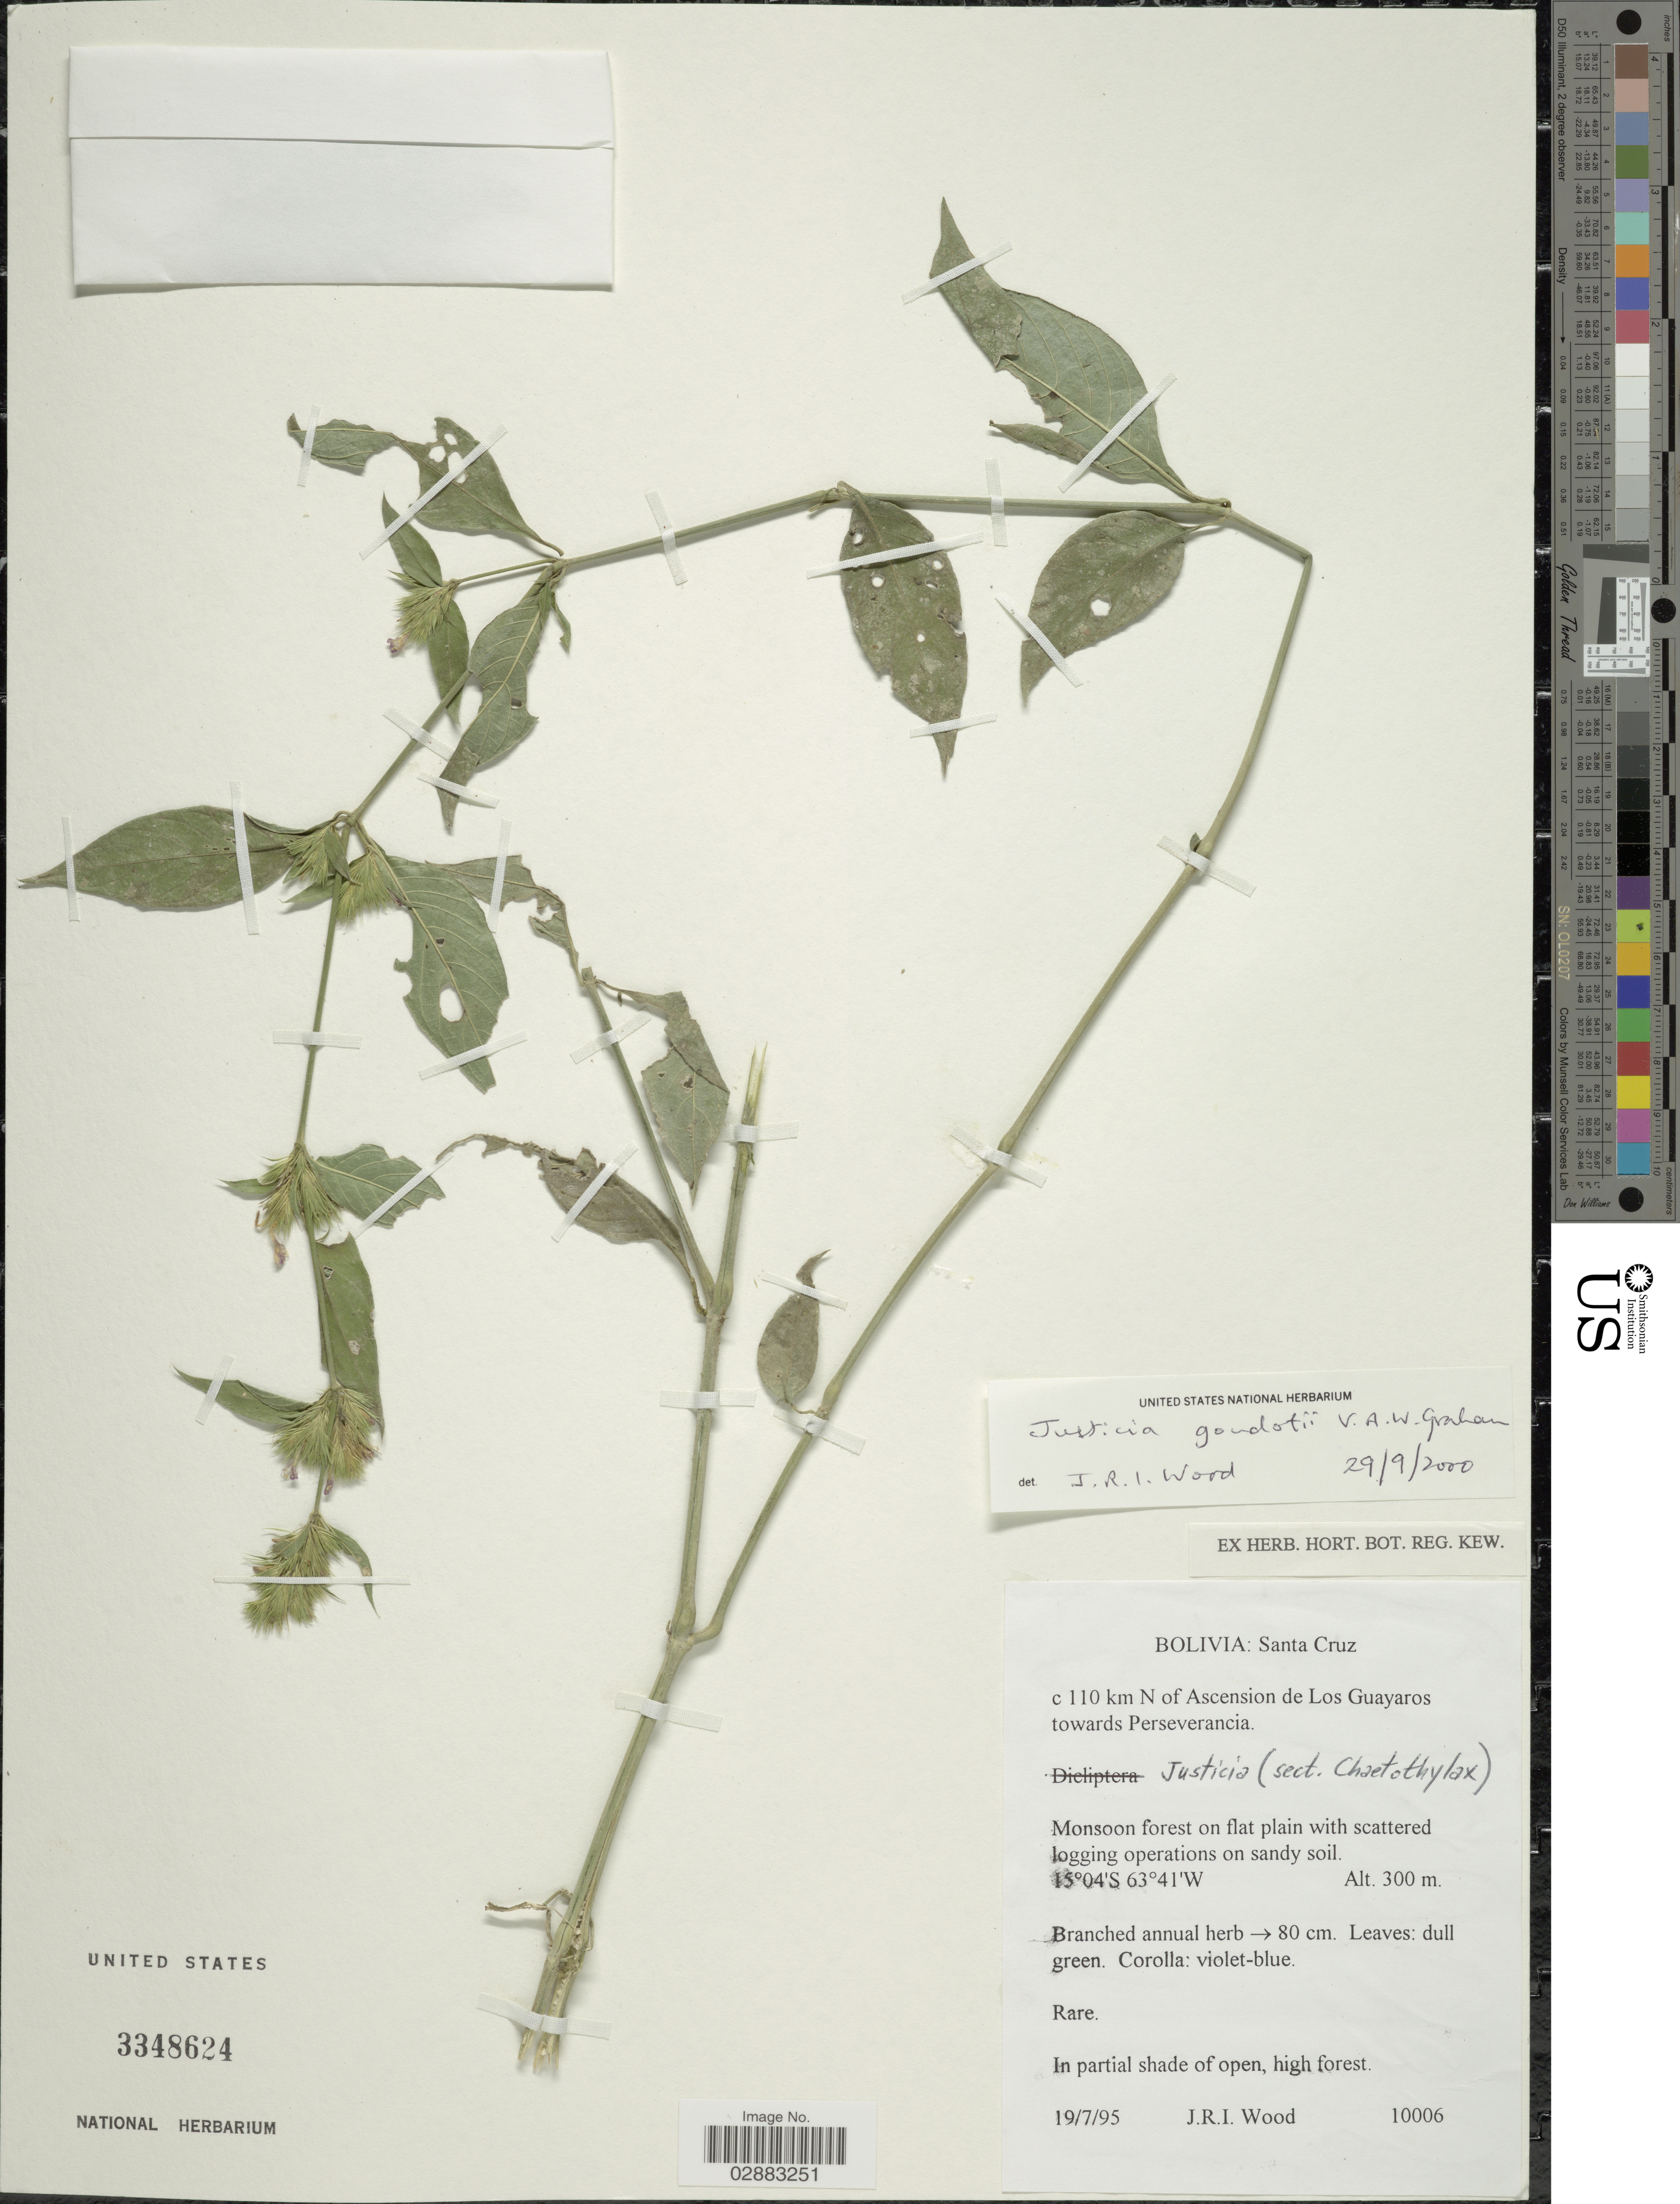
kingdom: Plantae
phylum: Tracheophyta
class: Magnoliopsida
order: Lamiales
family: Acanthaceae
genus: Justicia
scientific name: Justicia goudotii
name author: V.A.W. Graham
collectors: J. R. I. Wood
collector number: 10006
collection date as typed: Transcribed d/m/y: 19/7/95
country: Bolivia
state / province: Santa Cruz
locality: C 110 km N of Ascension de Los Guayaros towards Perseverancia.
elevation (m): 300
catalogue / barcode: US 3348624